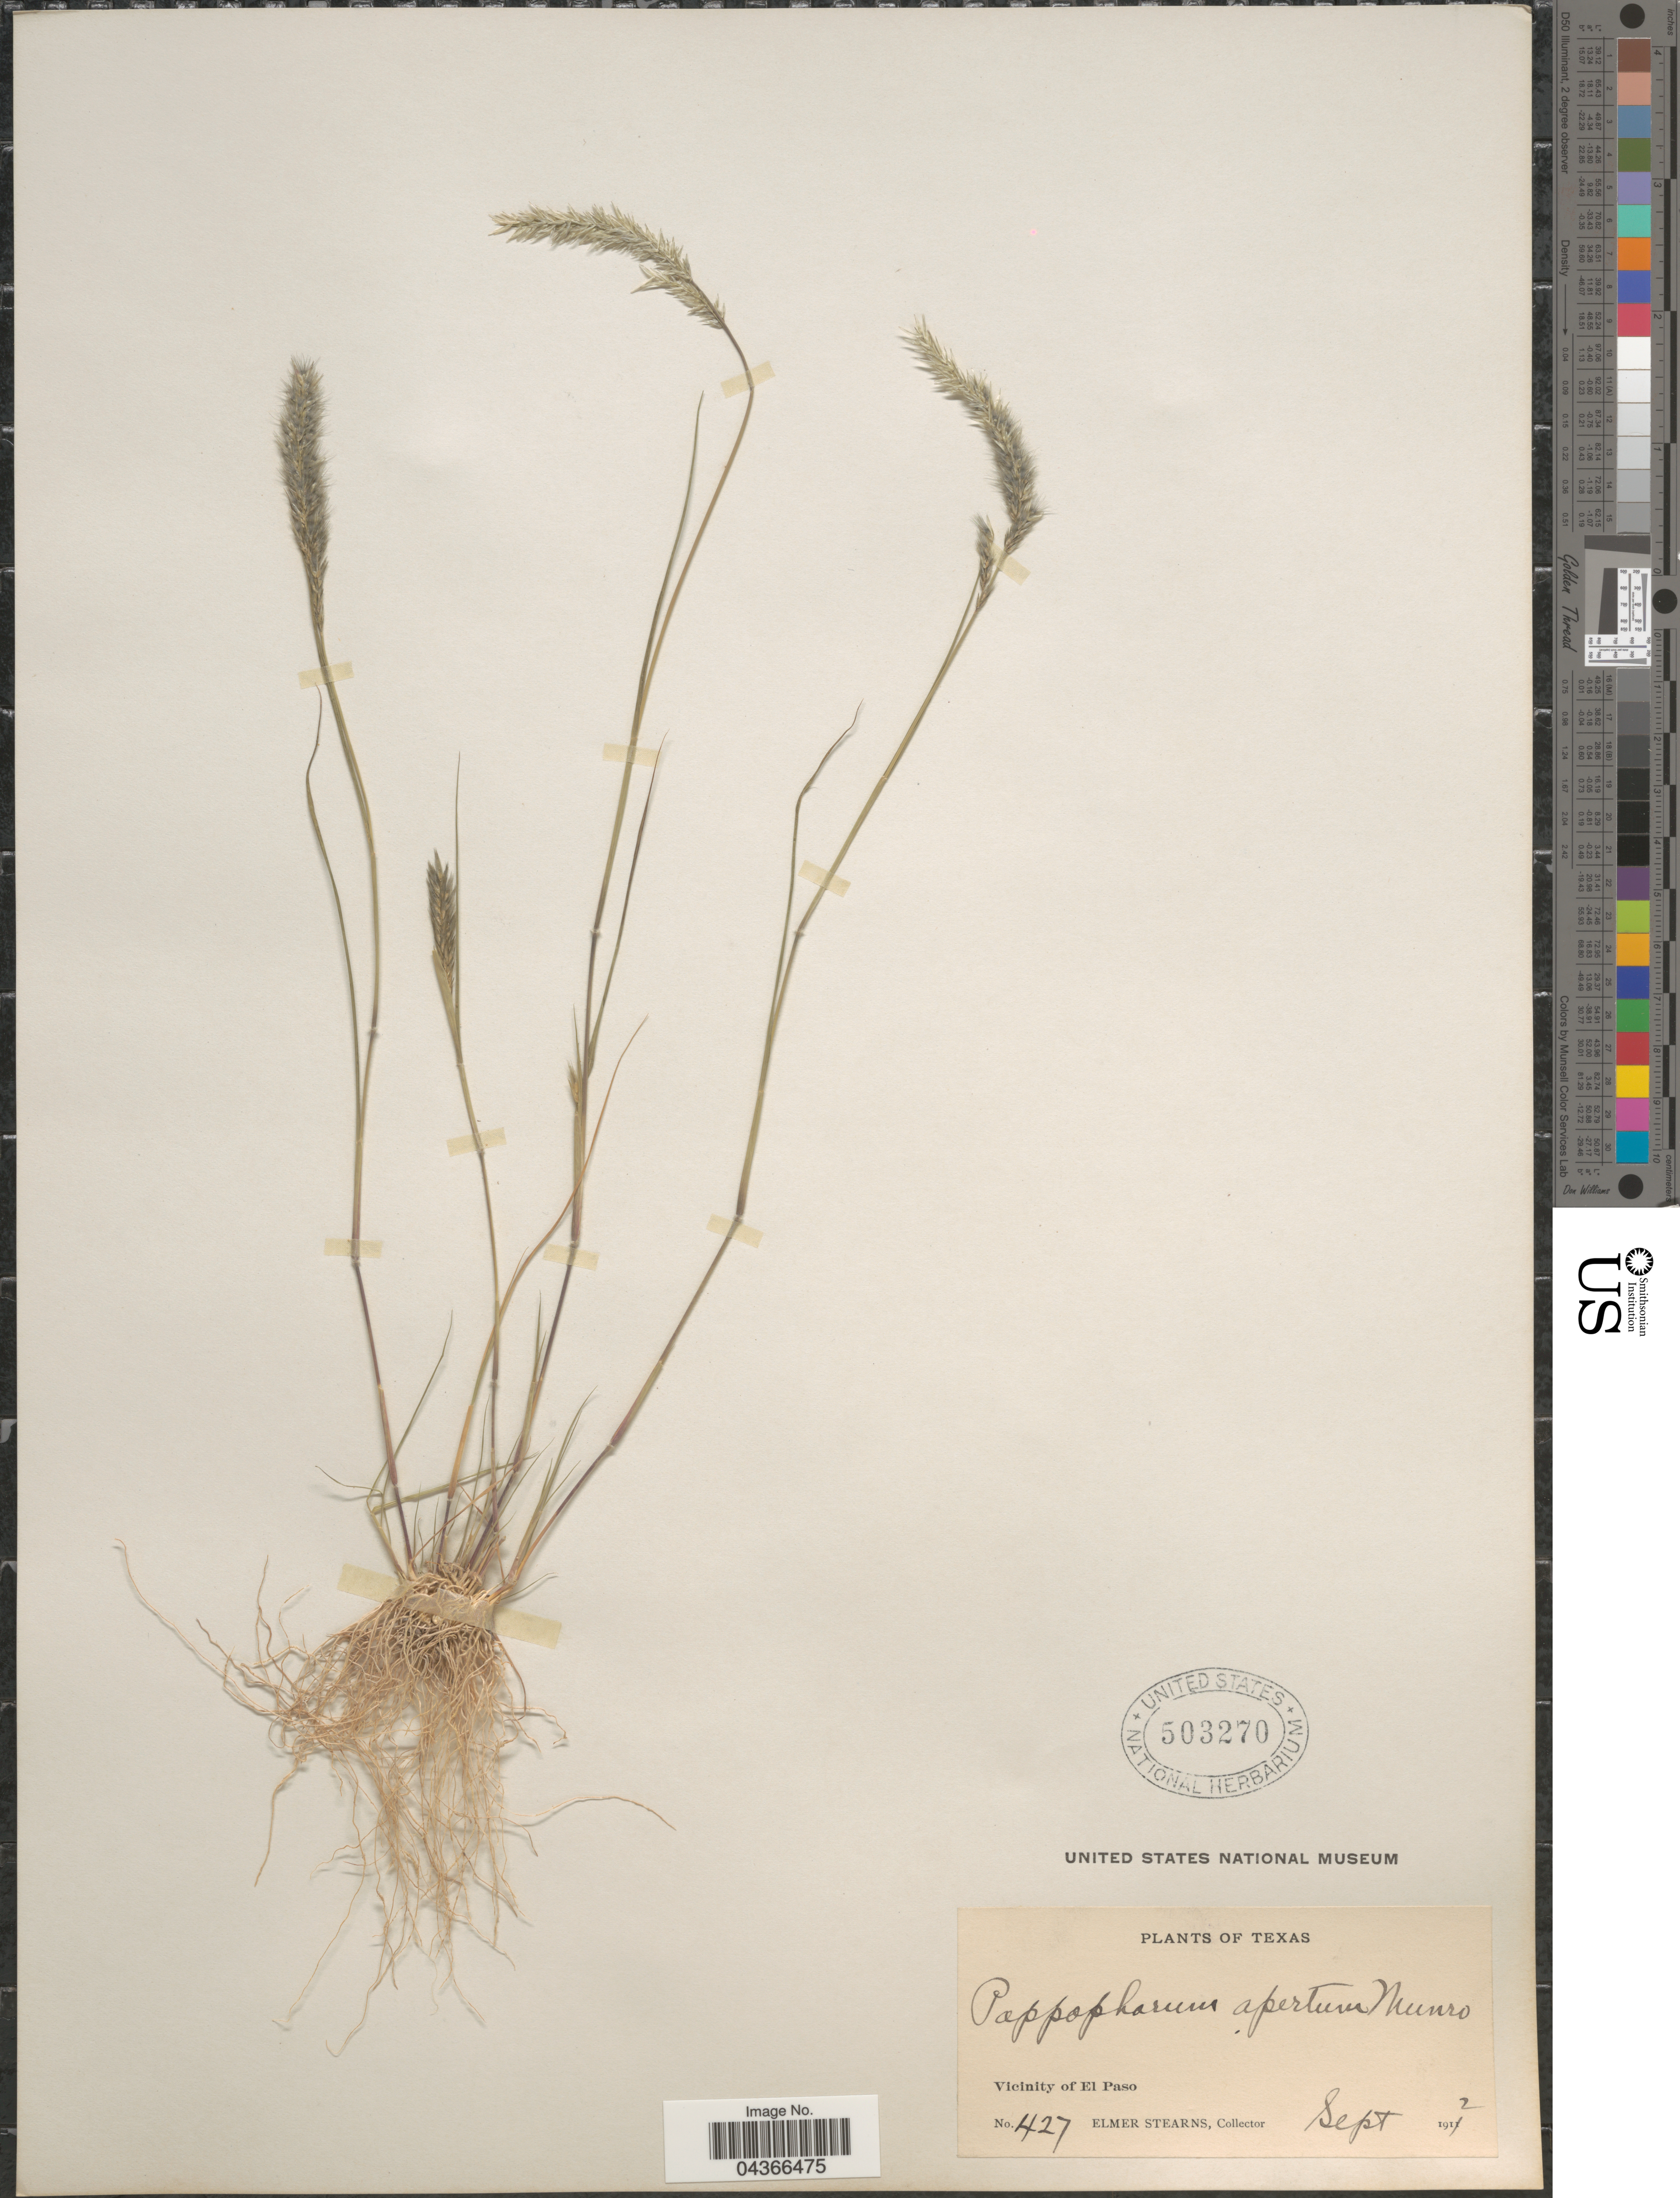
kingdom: Plantae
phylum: Tracheophyta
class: Liliopsida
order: Poales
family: Poaceae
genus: Enneapogon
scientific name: Enneapogon desvauxii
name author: P. Beauv.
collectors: E. Stearns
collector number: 427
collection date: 1912-09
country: United States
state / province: Texas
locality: Vicinity of El Paso.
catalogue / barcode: US 503270